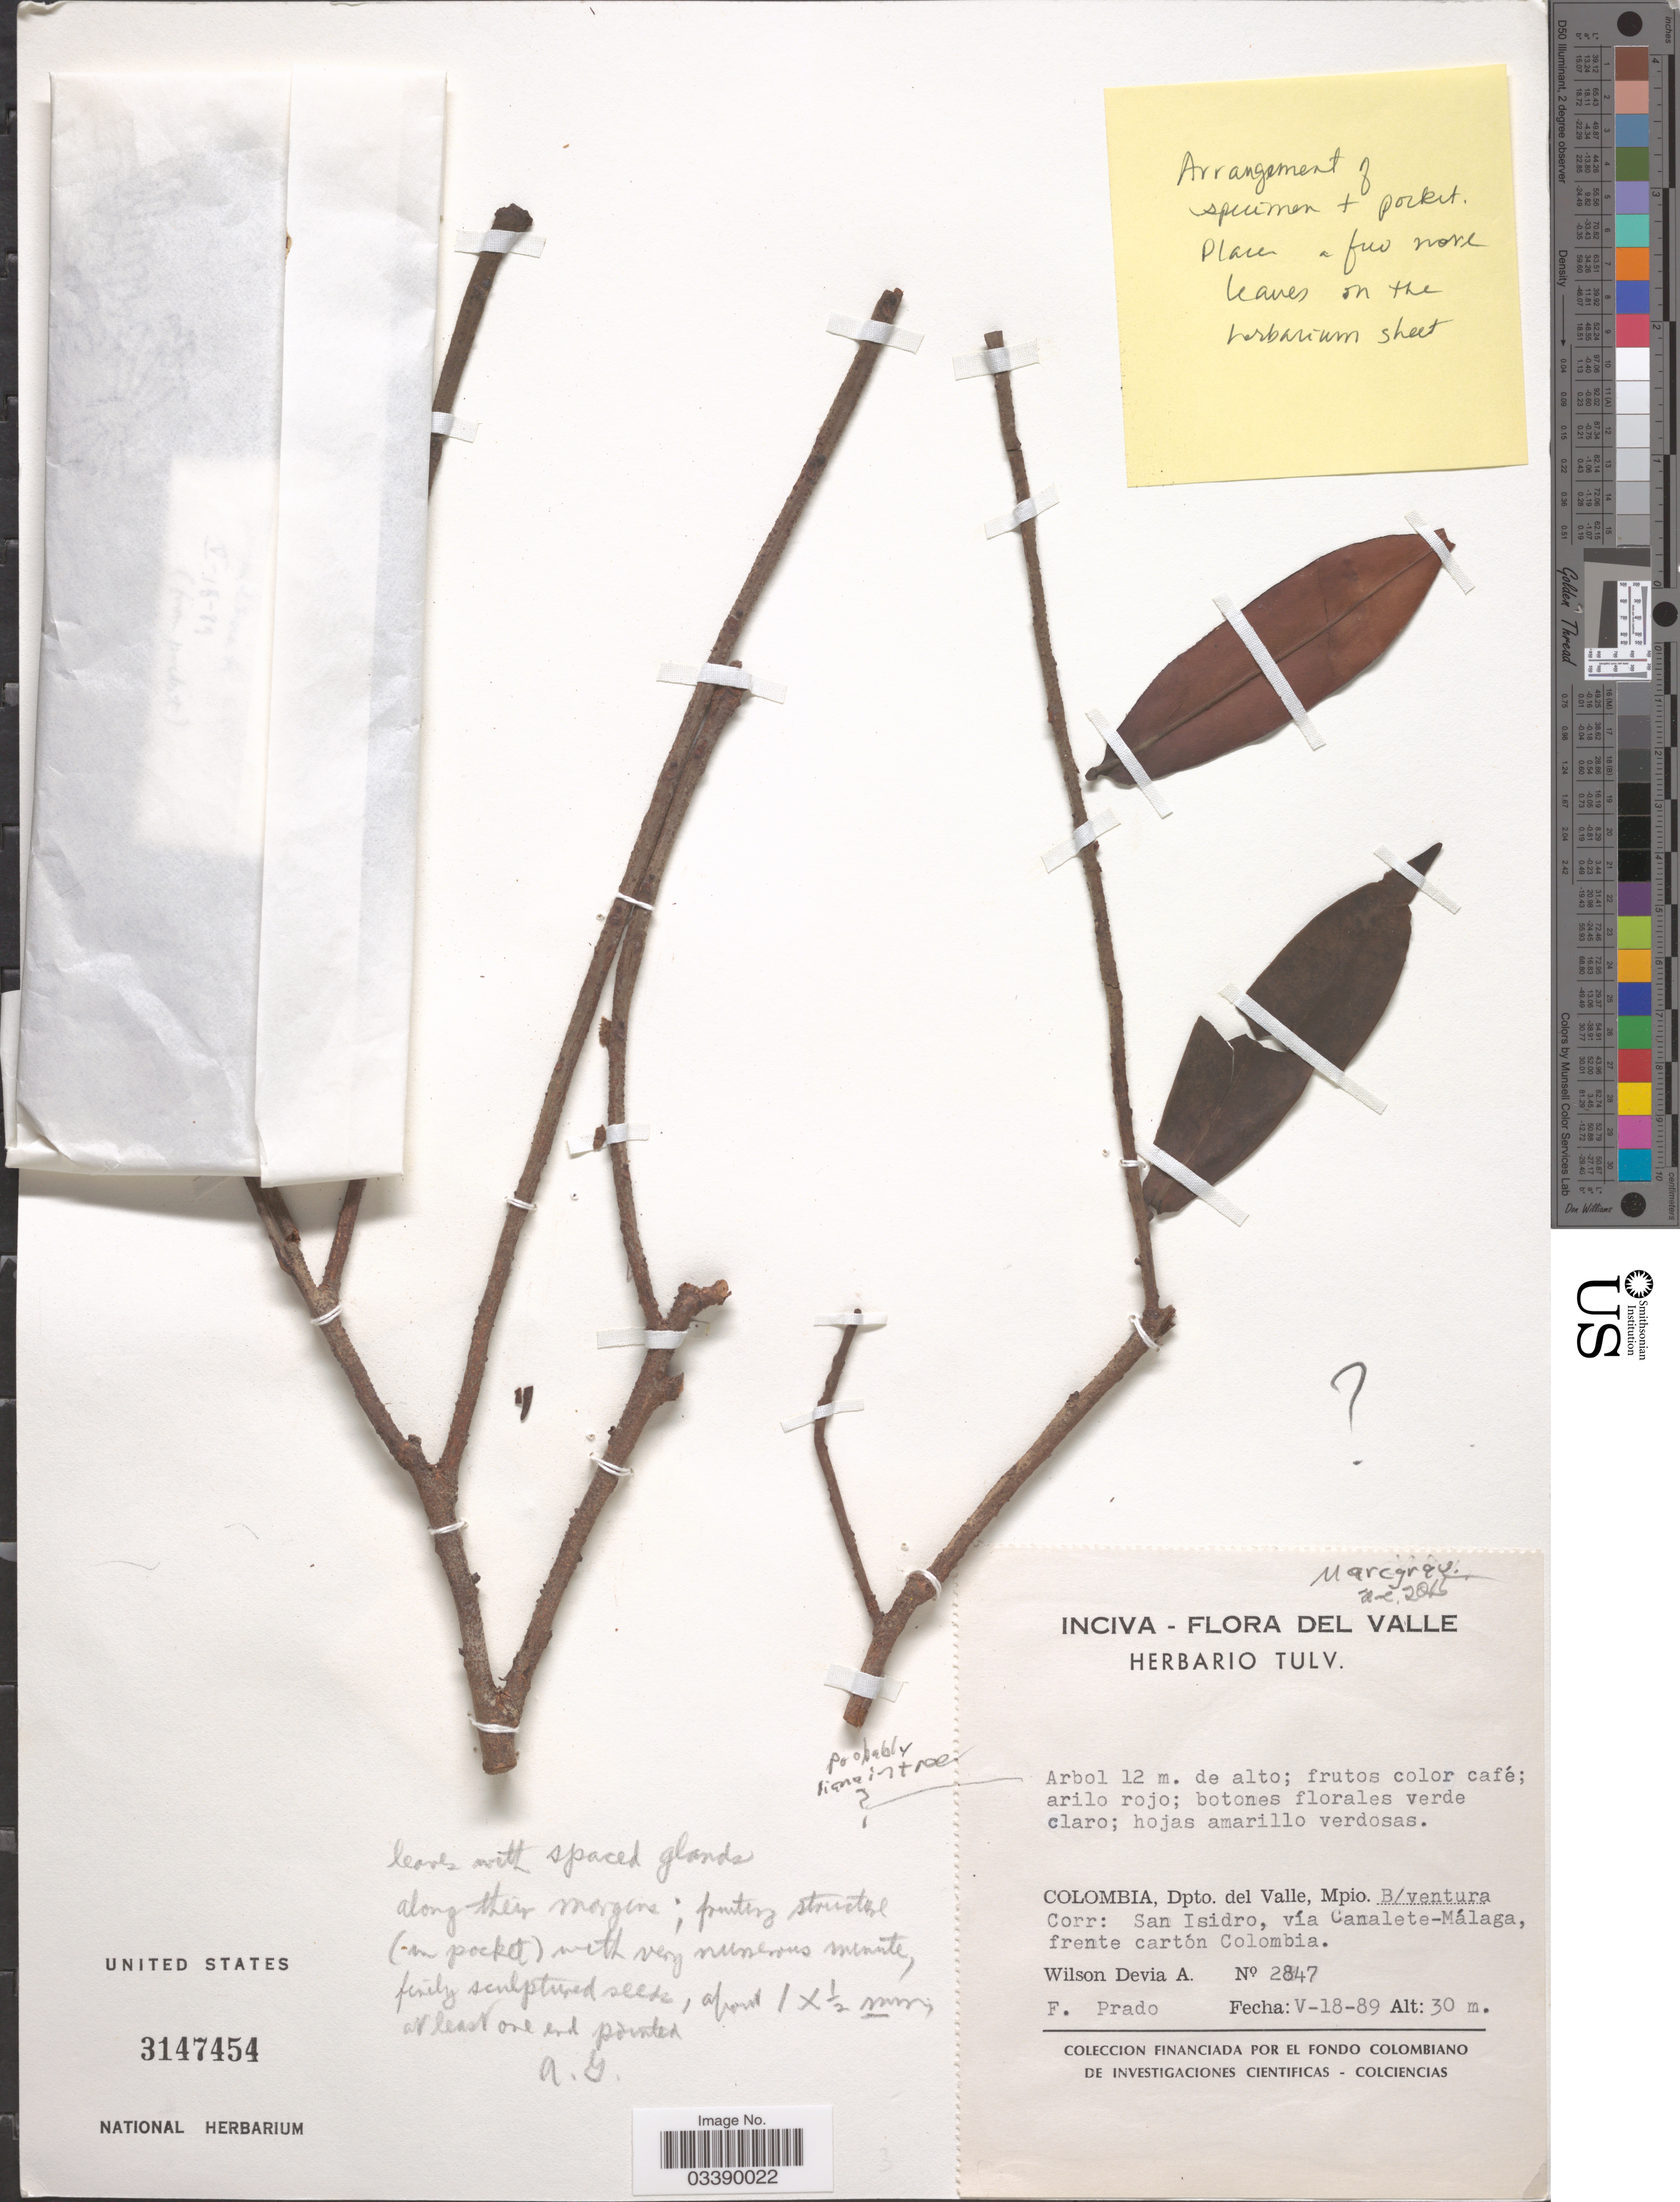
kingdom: Plantae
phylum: Tracheophyta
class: Magnoliopsida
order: Ericales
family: Marcgraviaceae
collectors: W. Devia A. & F. Prado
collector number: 2847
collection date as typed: Transcribed d/m/y: 18/5/89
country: Colombia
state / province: Valle del Cauca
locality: Del Valle. Dpto. del Valle, Mpio. B/ventura Corr: San Isidro, vía Canaleta-Málaga, frente cartón Colombia.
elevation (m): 30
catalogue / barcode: US 3147454